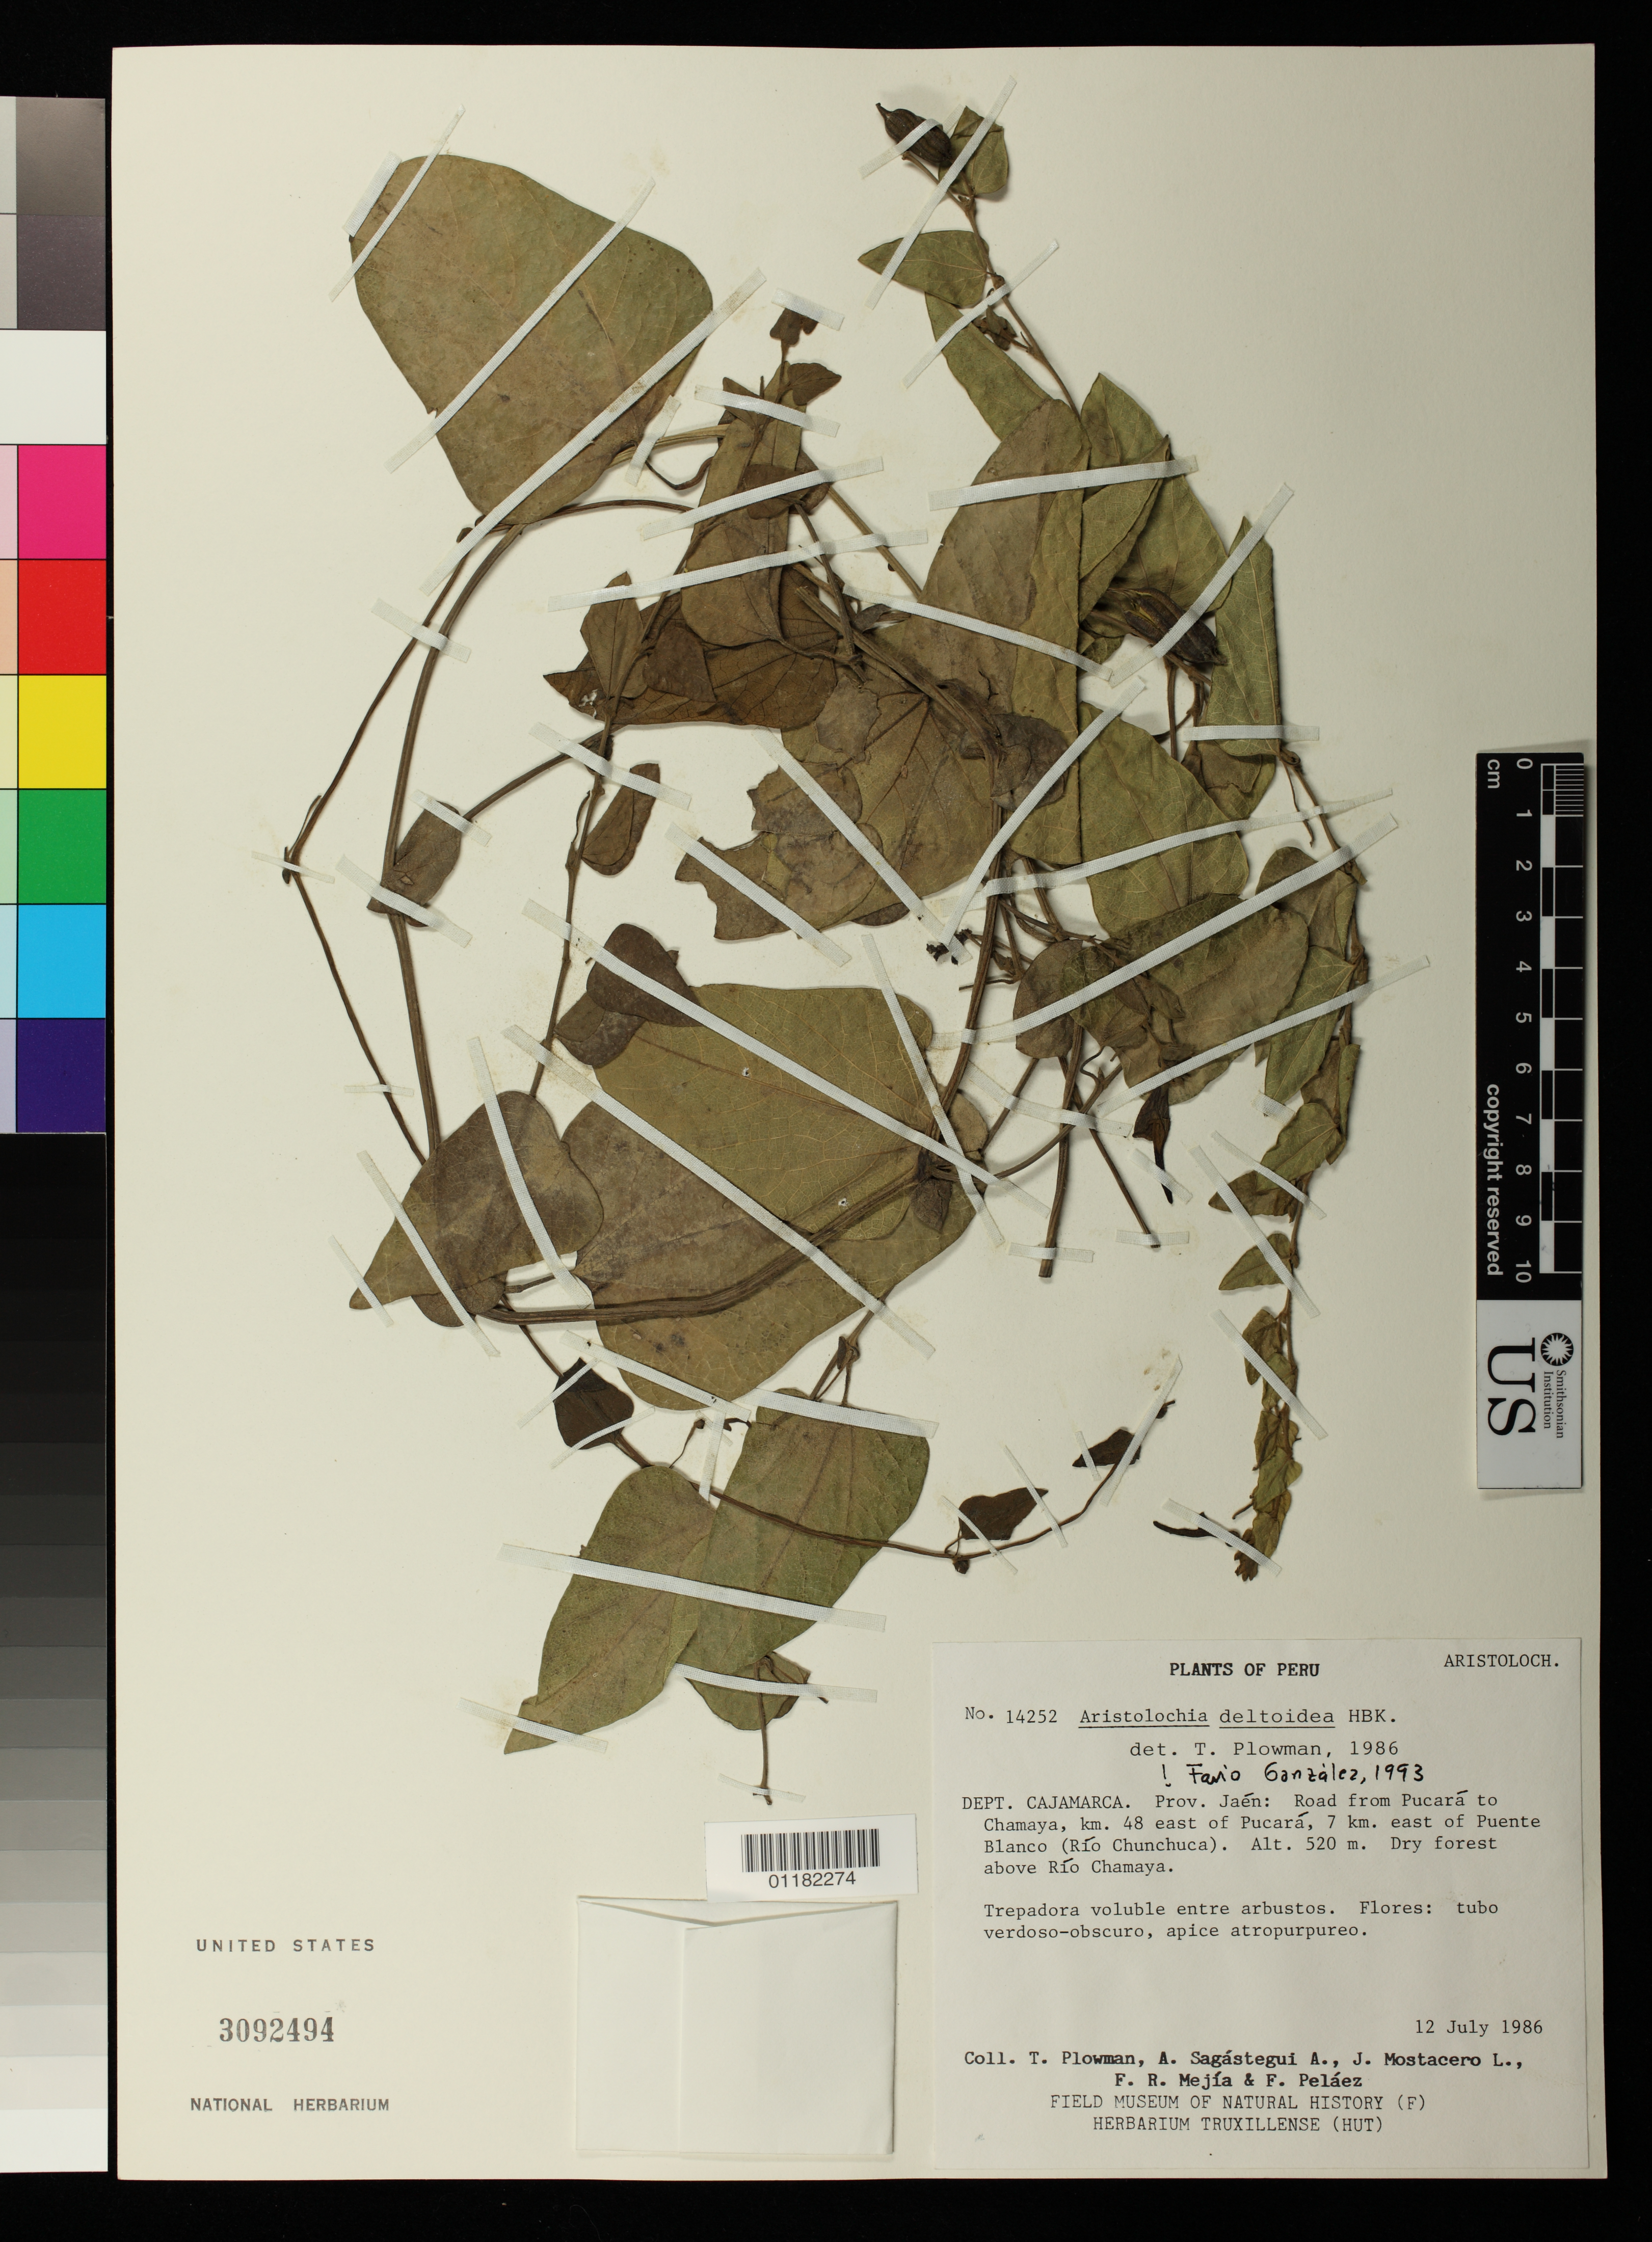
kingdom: Plantae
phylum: Tracheophyta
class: Magnoliopsida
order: Piperales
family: Aristolochiaceae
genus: Aristolochia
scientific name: Aristolochia deltoidea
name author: Kunth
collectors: T. Plowman, A. Sagástegui A., J. Mostacero L. & F. R. Mejia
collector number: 14252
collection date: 1986-07-12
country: Peru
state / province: Cajamarca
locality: Dept. Cajamarca. Prov Jaen; Road from Pucará to Chamaya, km 48 east of Pucará, 7 km. east of Puente Blanco (Rio Chunchuca).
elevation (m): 520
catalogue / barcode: US 3092494